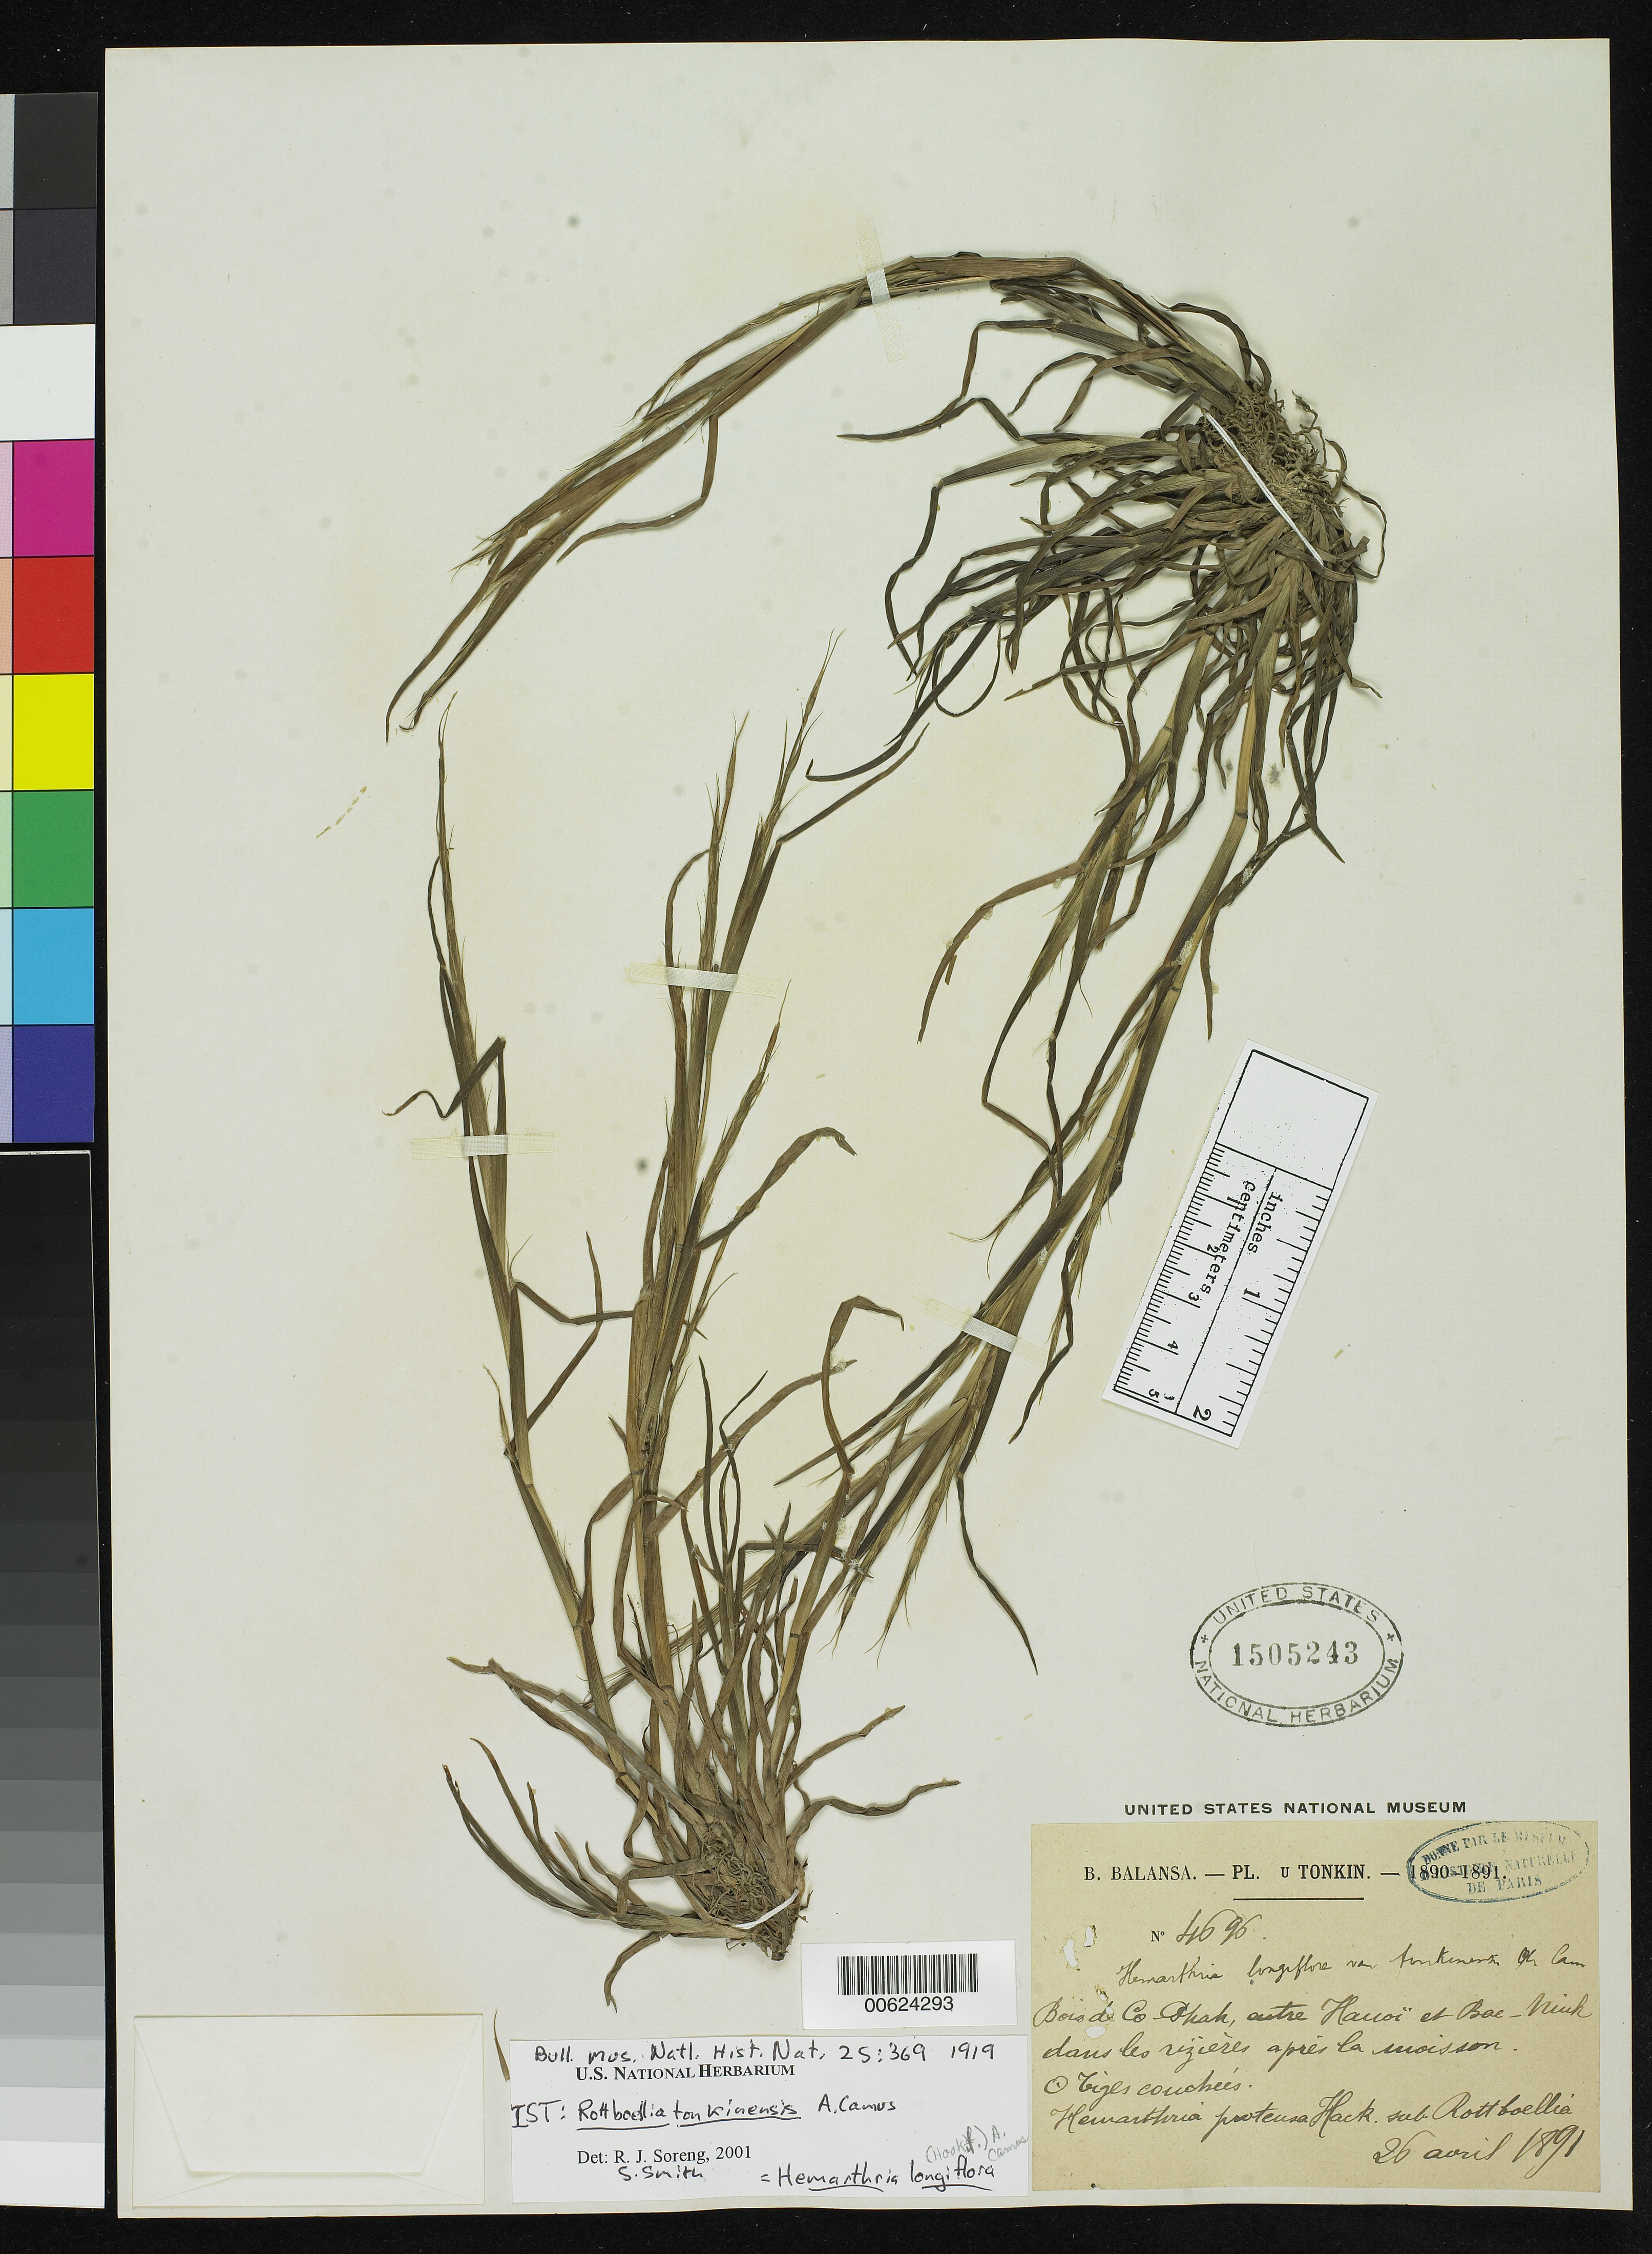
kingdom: Plantae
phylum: Tracheophyta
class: Liliopsida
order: Poales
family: Poaceae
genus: Rottboellia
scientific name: Rottboellia tonkinensis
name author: A. Camus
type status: Type Fragment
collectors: B. Balansa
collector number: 4696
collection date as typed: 26 Apr 1891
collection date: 1891-04-26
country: Vietnam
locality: Tonkin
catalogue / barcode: US 1505243